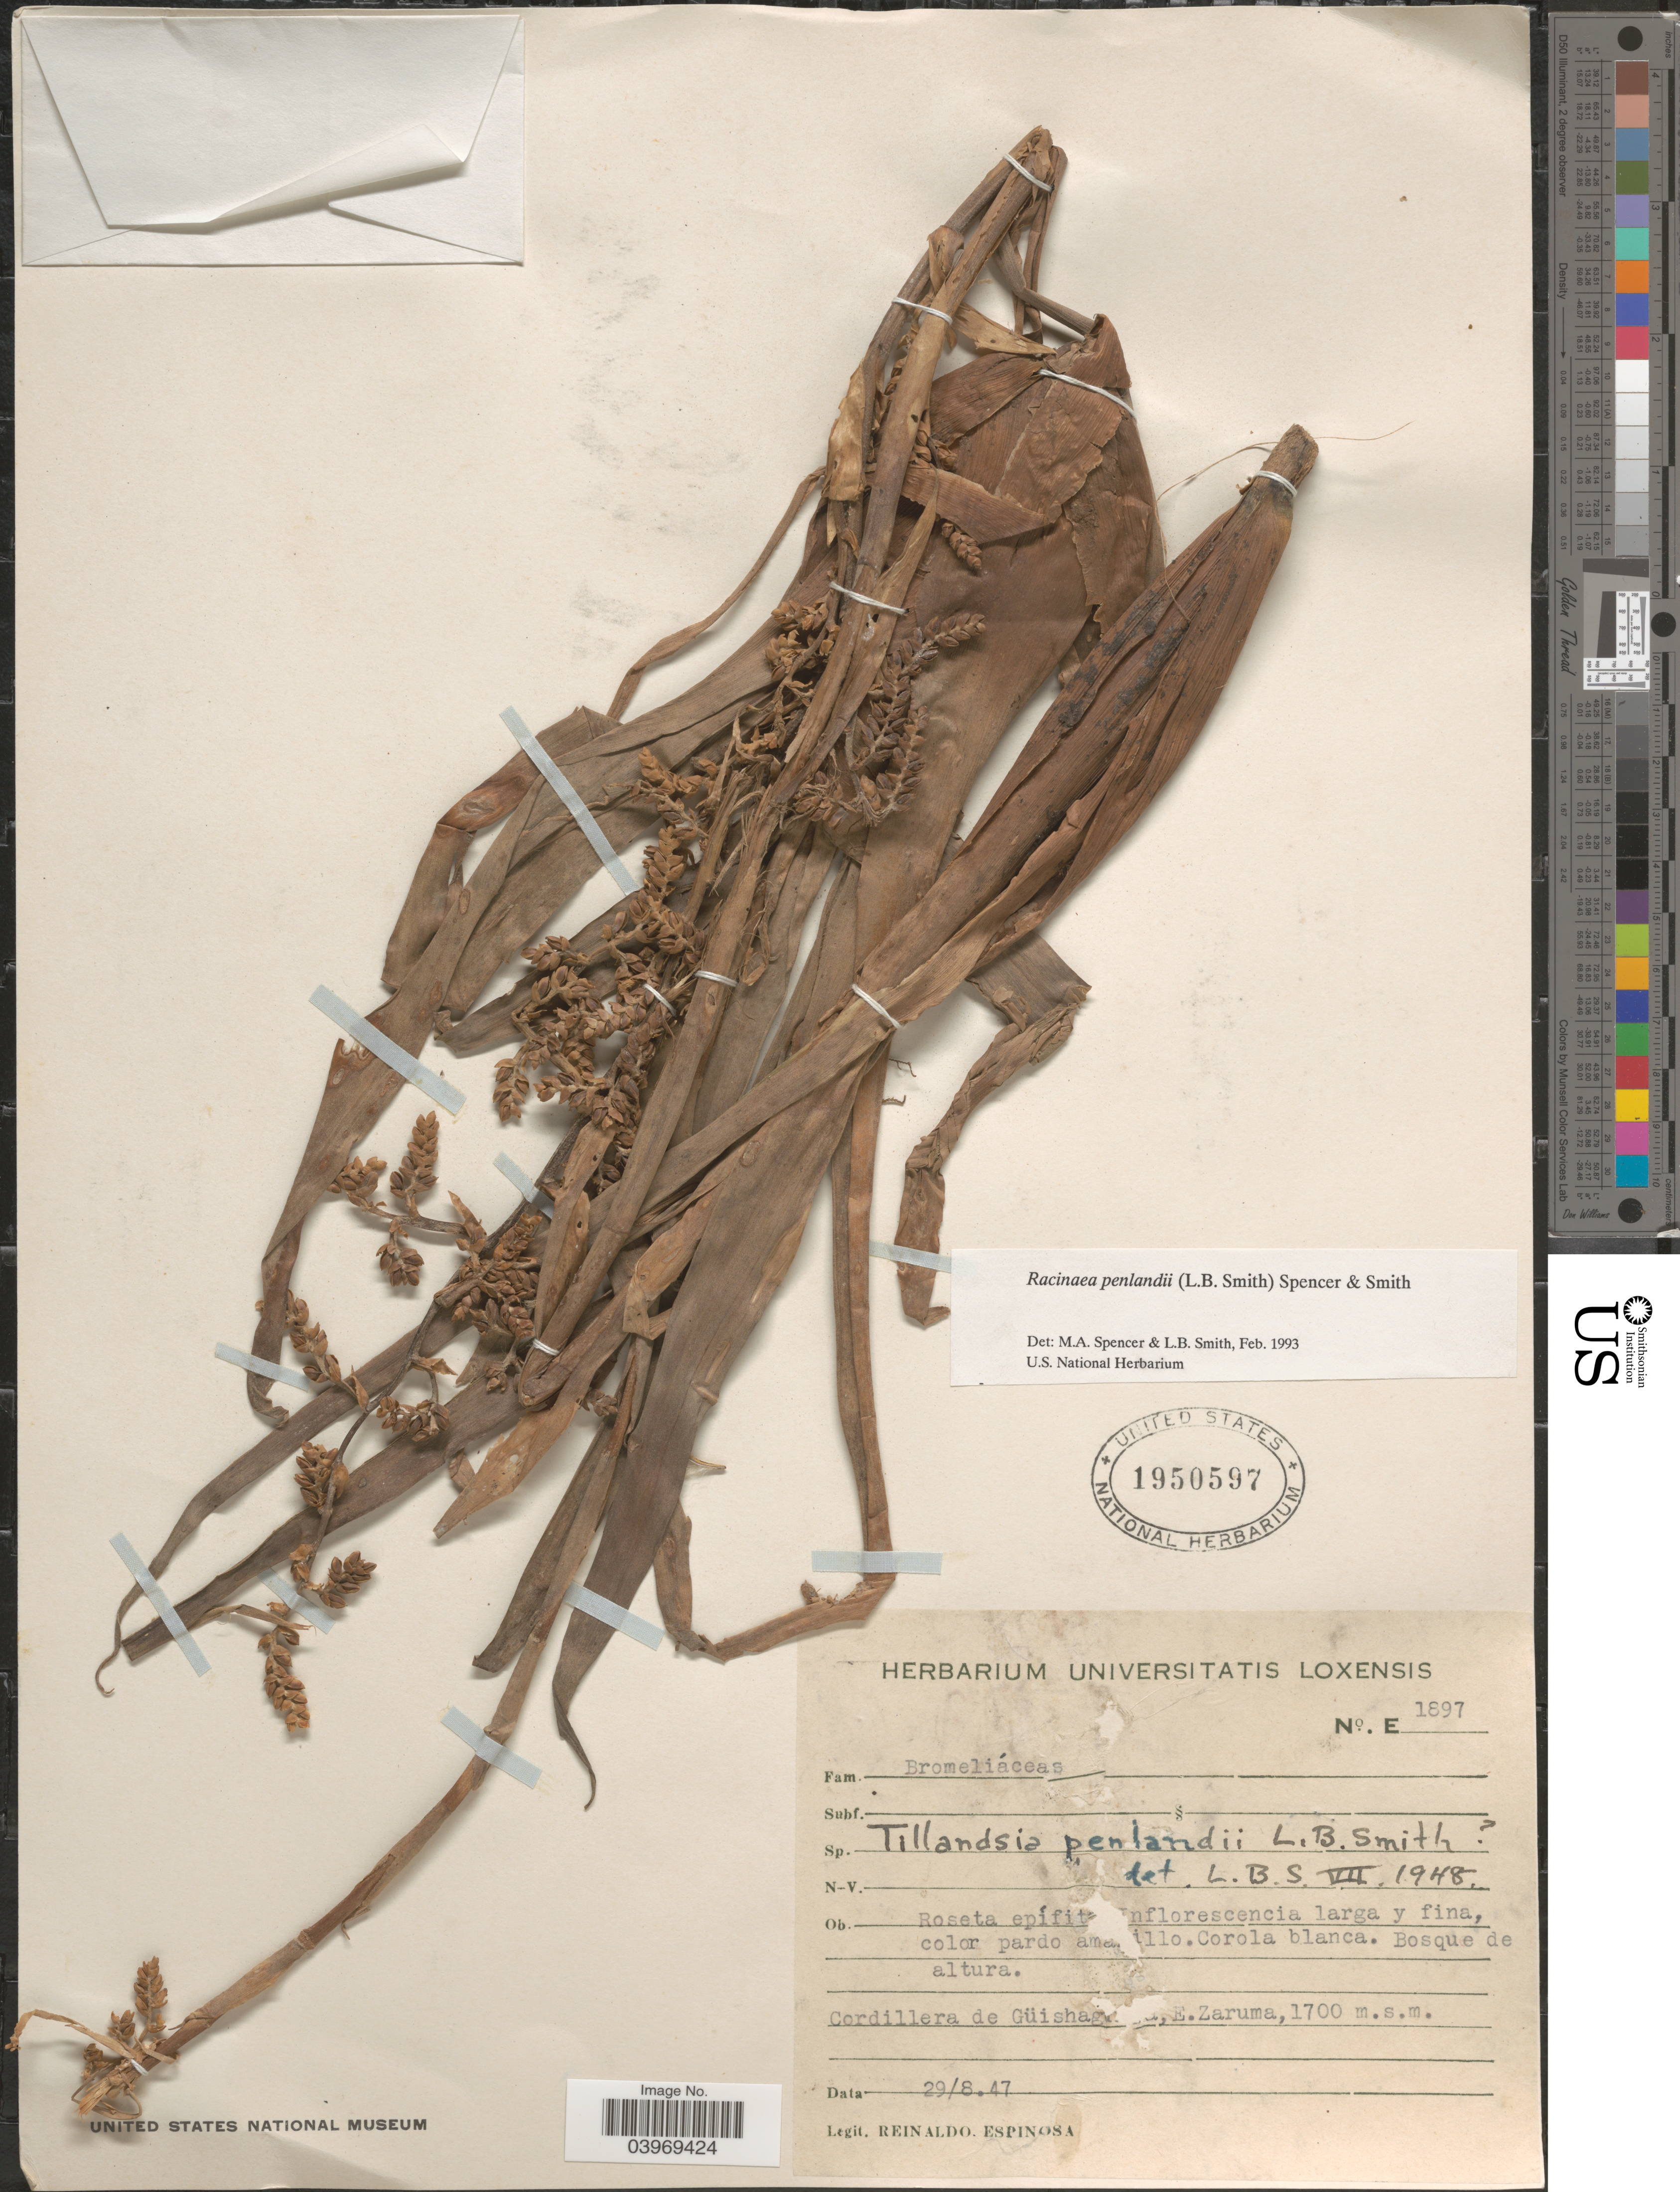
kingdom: Plantae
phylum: Tracheophyta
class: Liliopsida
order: Poales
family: Bromeliaceae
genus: Racinaea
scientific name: Racinaea penlandii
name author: (L.B. Sm.) M.A. Spencer & L.B. Sm.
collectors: R. Espinosa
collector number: E1897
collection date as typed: Transcribed d/m/y: 29/8/47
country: Ecuador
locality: Cordillera de Guishaguina, E. Zaruma.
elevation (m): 1700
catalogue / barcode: US 1950597